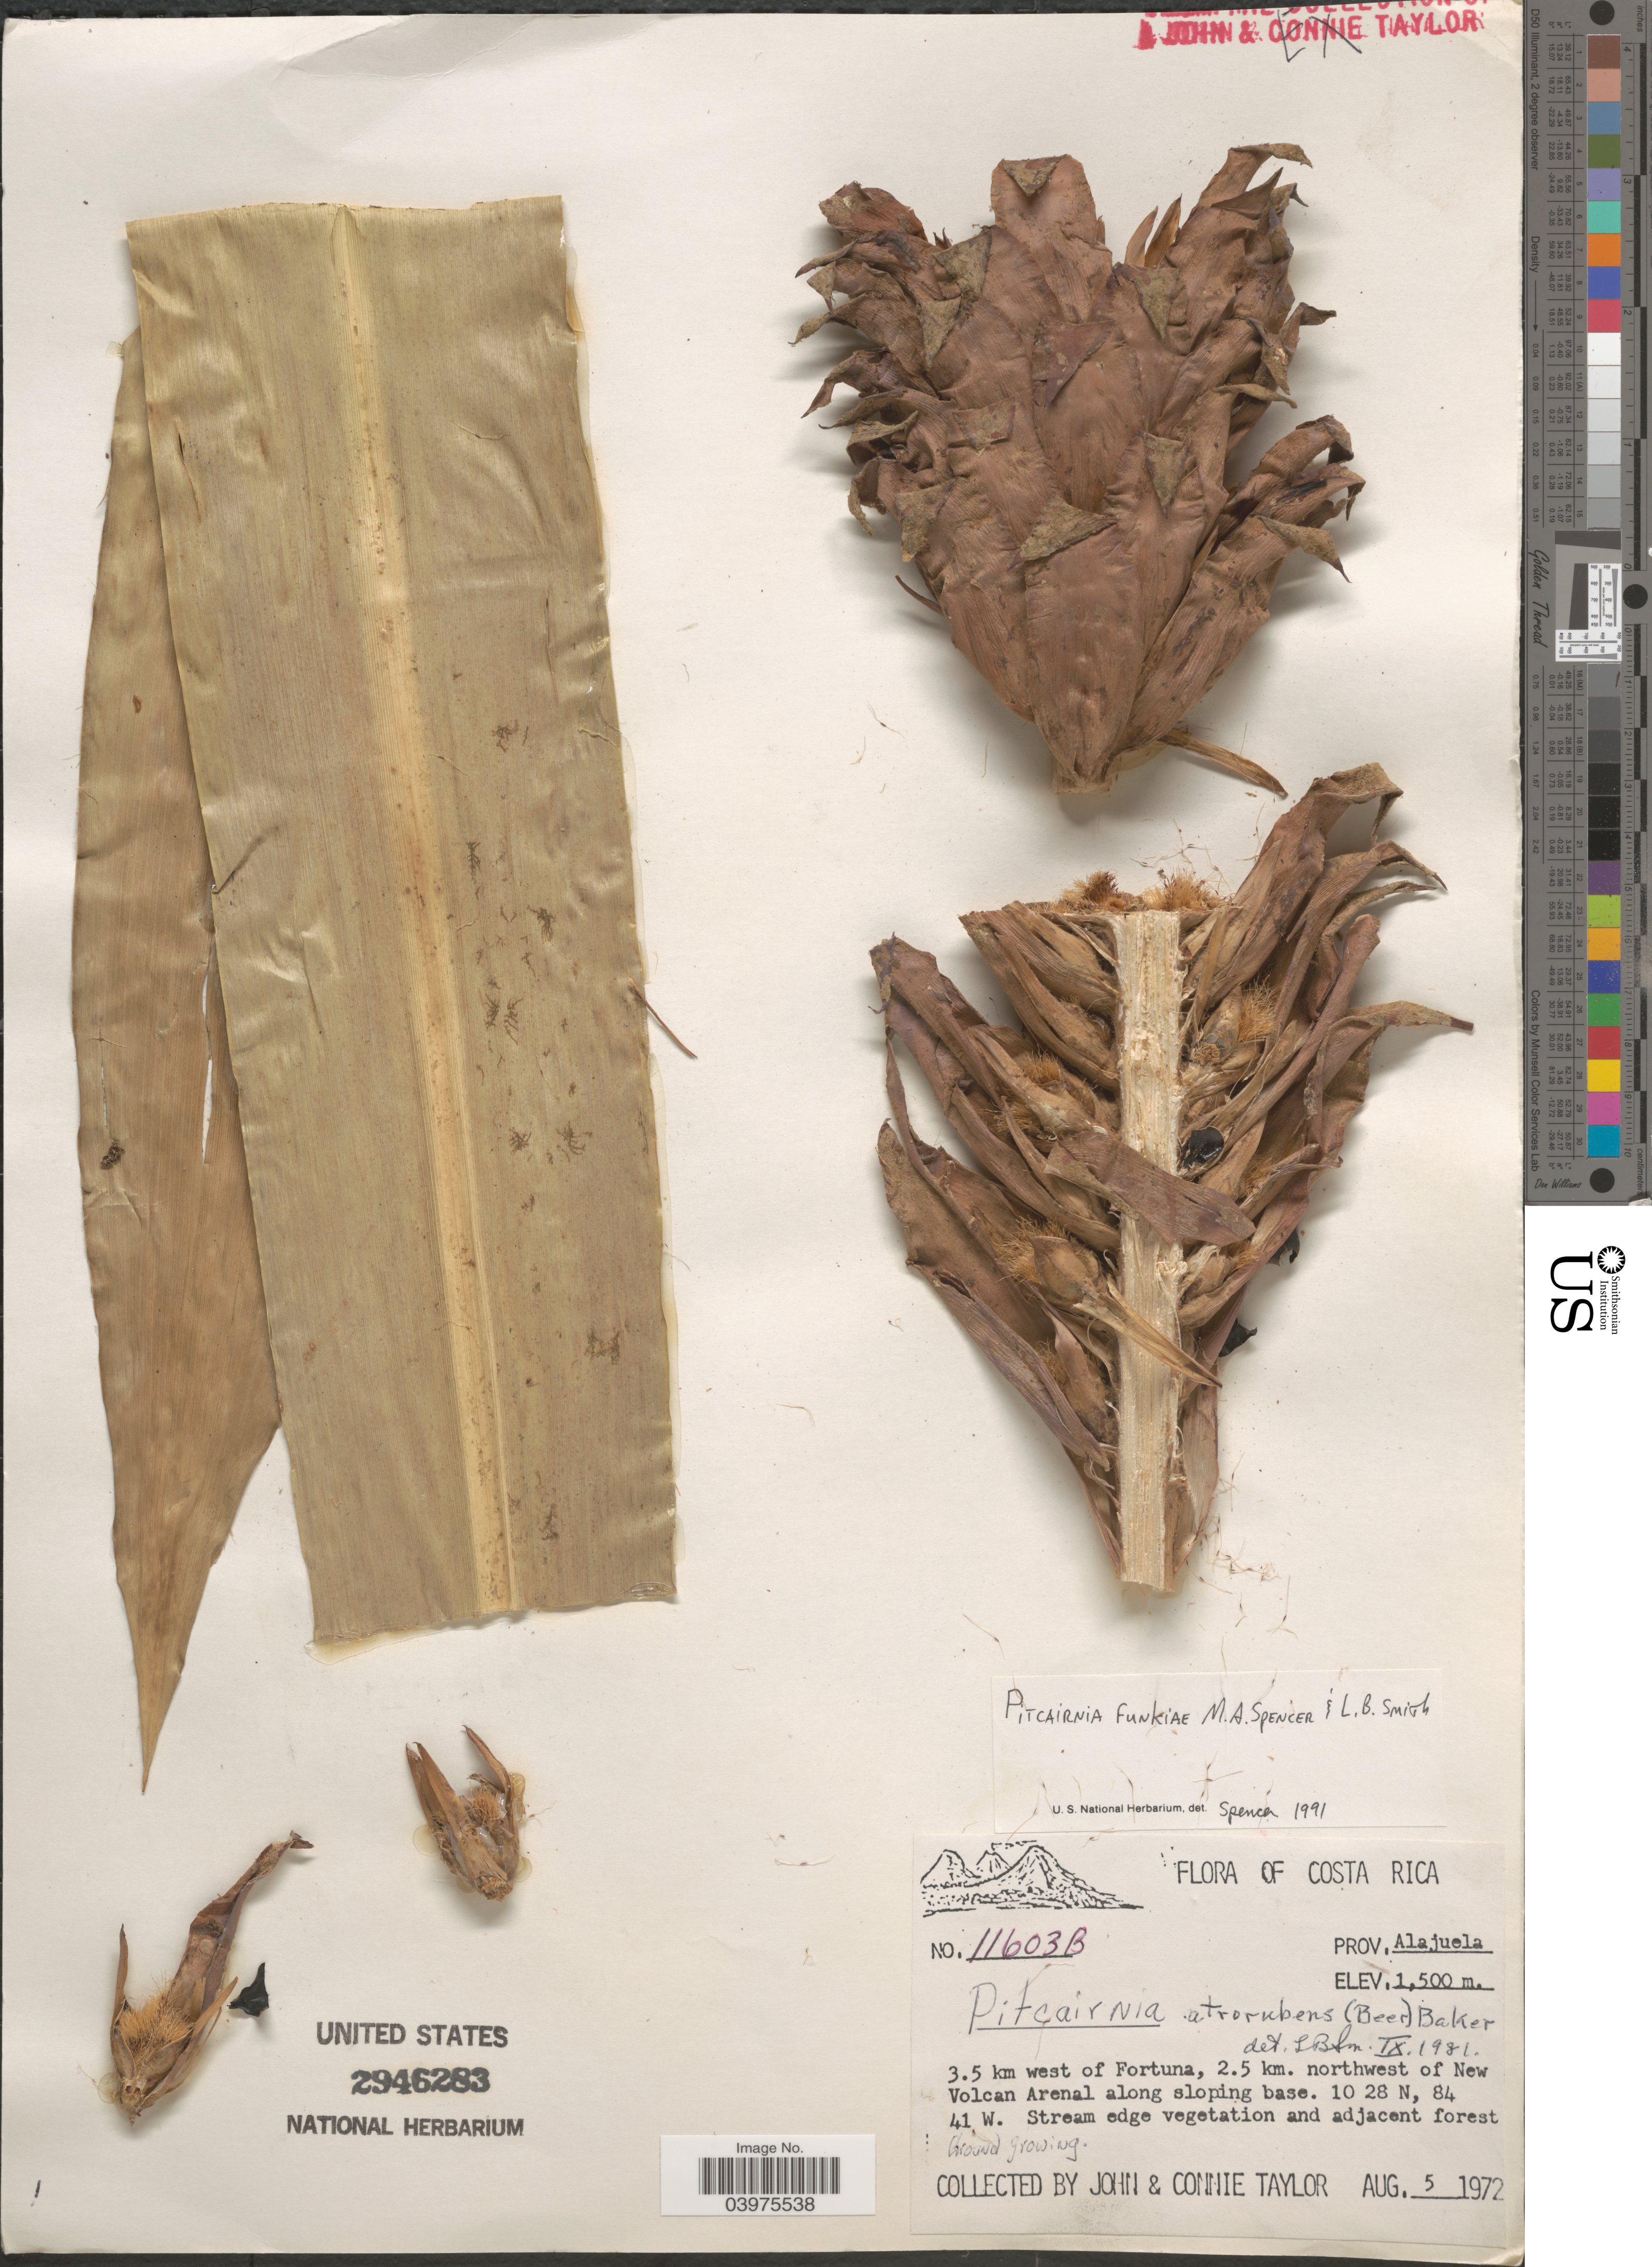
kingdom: Plantae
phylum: Tracheophyta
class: Liliopsida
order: Poales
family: Bromeliaceae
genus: Pitcairnia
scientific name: Pitcairnia funkiae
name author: M.A. Spencer & L.B. Sm.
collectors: J. Taylor & C. Taylor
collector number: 11603B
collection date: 1972-08-05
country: Costa Rica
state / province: Alajuela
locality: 3.5 km west of Fortuna, 2.5 km. northwest of New Volcan Arenal along sloping base.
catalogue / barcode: US 2946283